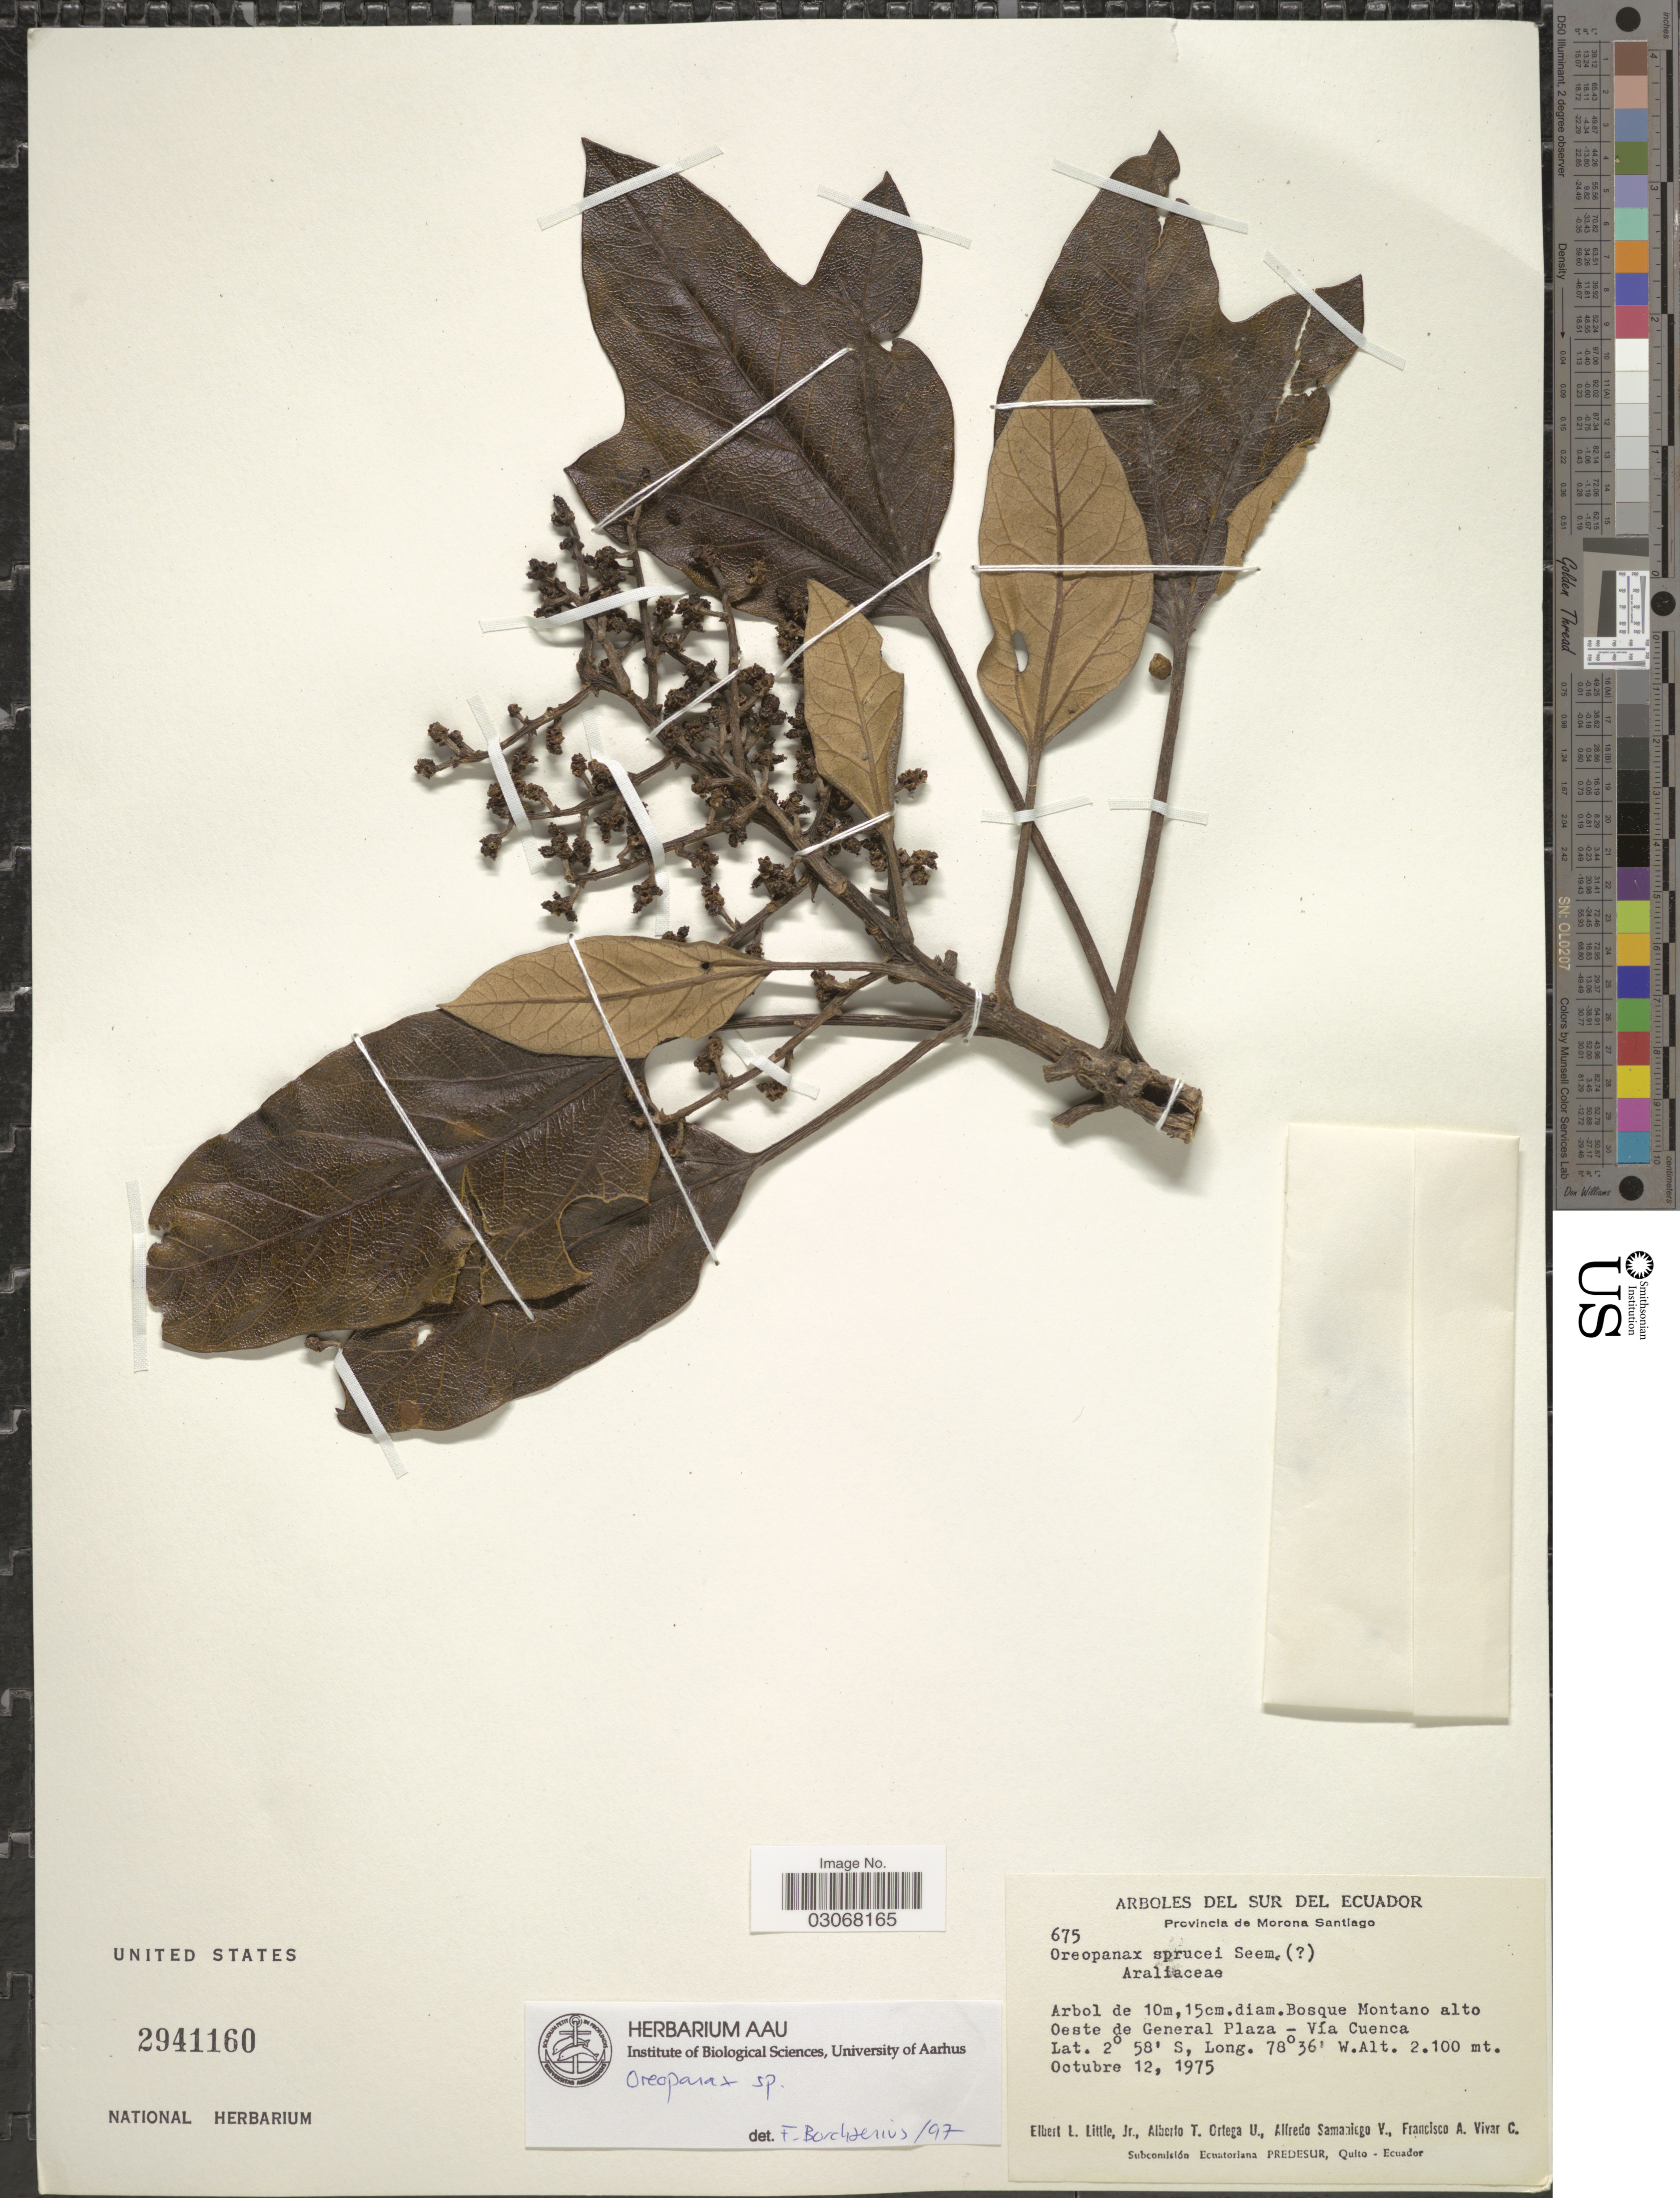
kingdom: Plantae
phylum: Tracheophyta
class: Magnoliopsida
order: Apiales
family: Araliaceae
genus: Oreopanax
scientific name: Oreopanax sp.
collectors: E. L. Little, A. T. Ortega U., A. V. Samaniego & F. A. Vivar C.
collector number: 675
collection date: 1975-10-12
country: Ecuador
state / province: Morona-Santiago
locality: Provincia de Morona Santiago. Bosque Montano alto Oeste de General Plaza - Vía Cuenca.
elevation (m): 2100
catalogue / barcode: US 2941160